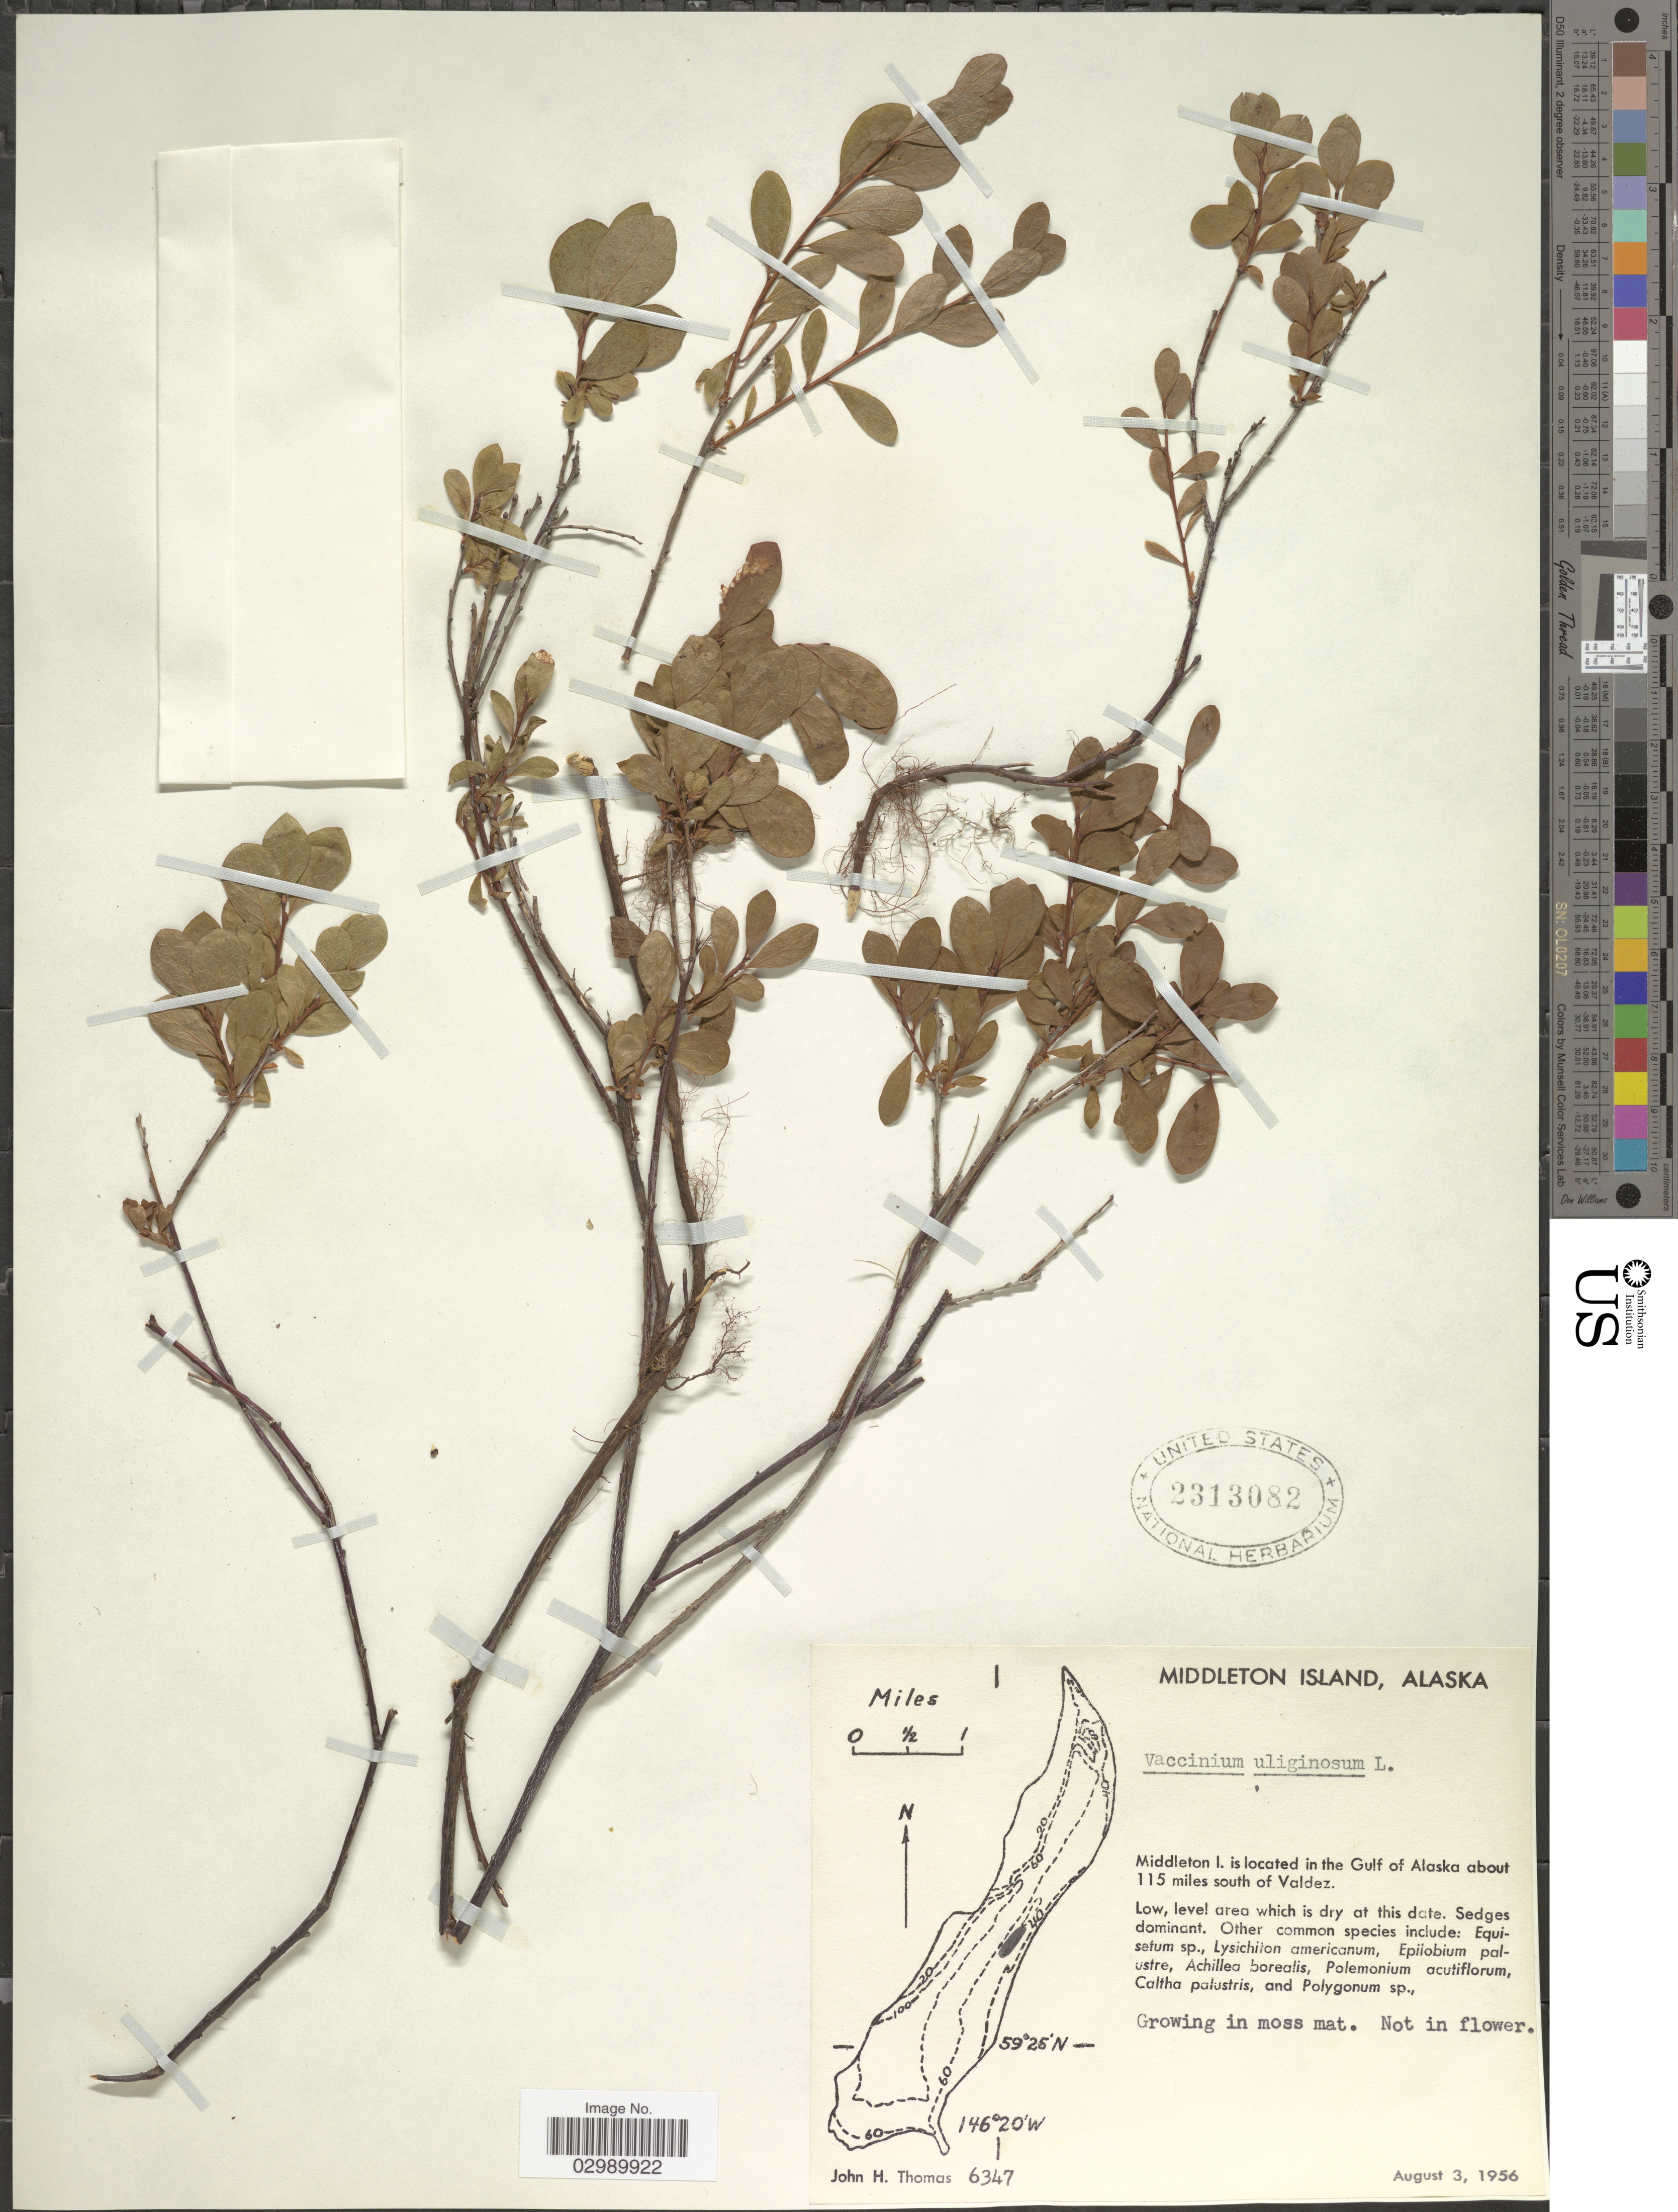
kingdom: Plantae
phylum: Tracheophyta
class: Magnoliopsida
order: Ericales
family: Ericaceae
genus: Vaccinium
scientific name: Vaccinium uliginosum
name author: L.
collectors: J. H. Thomas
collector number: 6347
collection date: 1956-08-03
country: United States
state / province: Alaska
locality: Middleton Island, Alaska, Middleton I., is located in the Gulf of Alaska about 115 miles south of Valdez.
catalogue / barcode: US 2313082